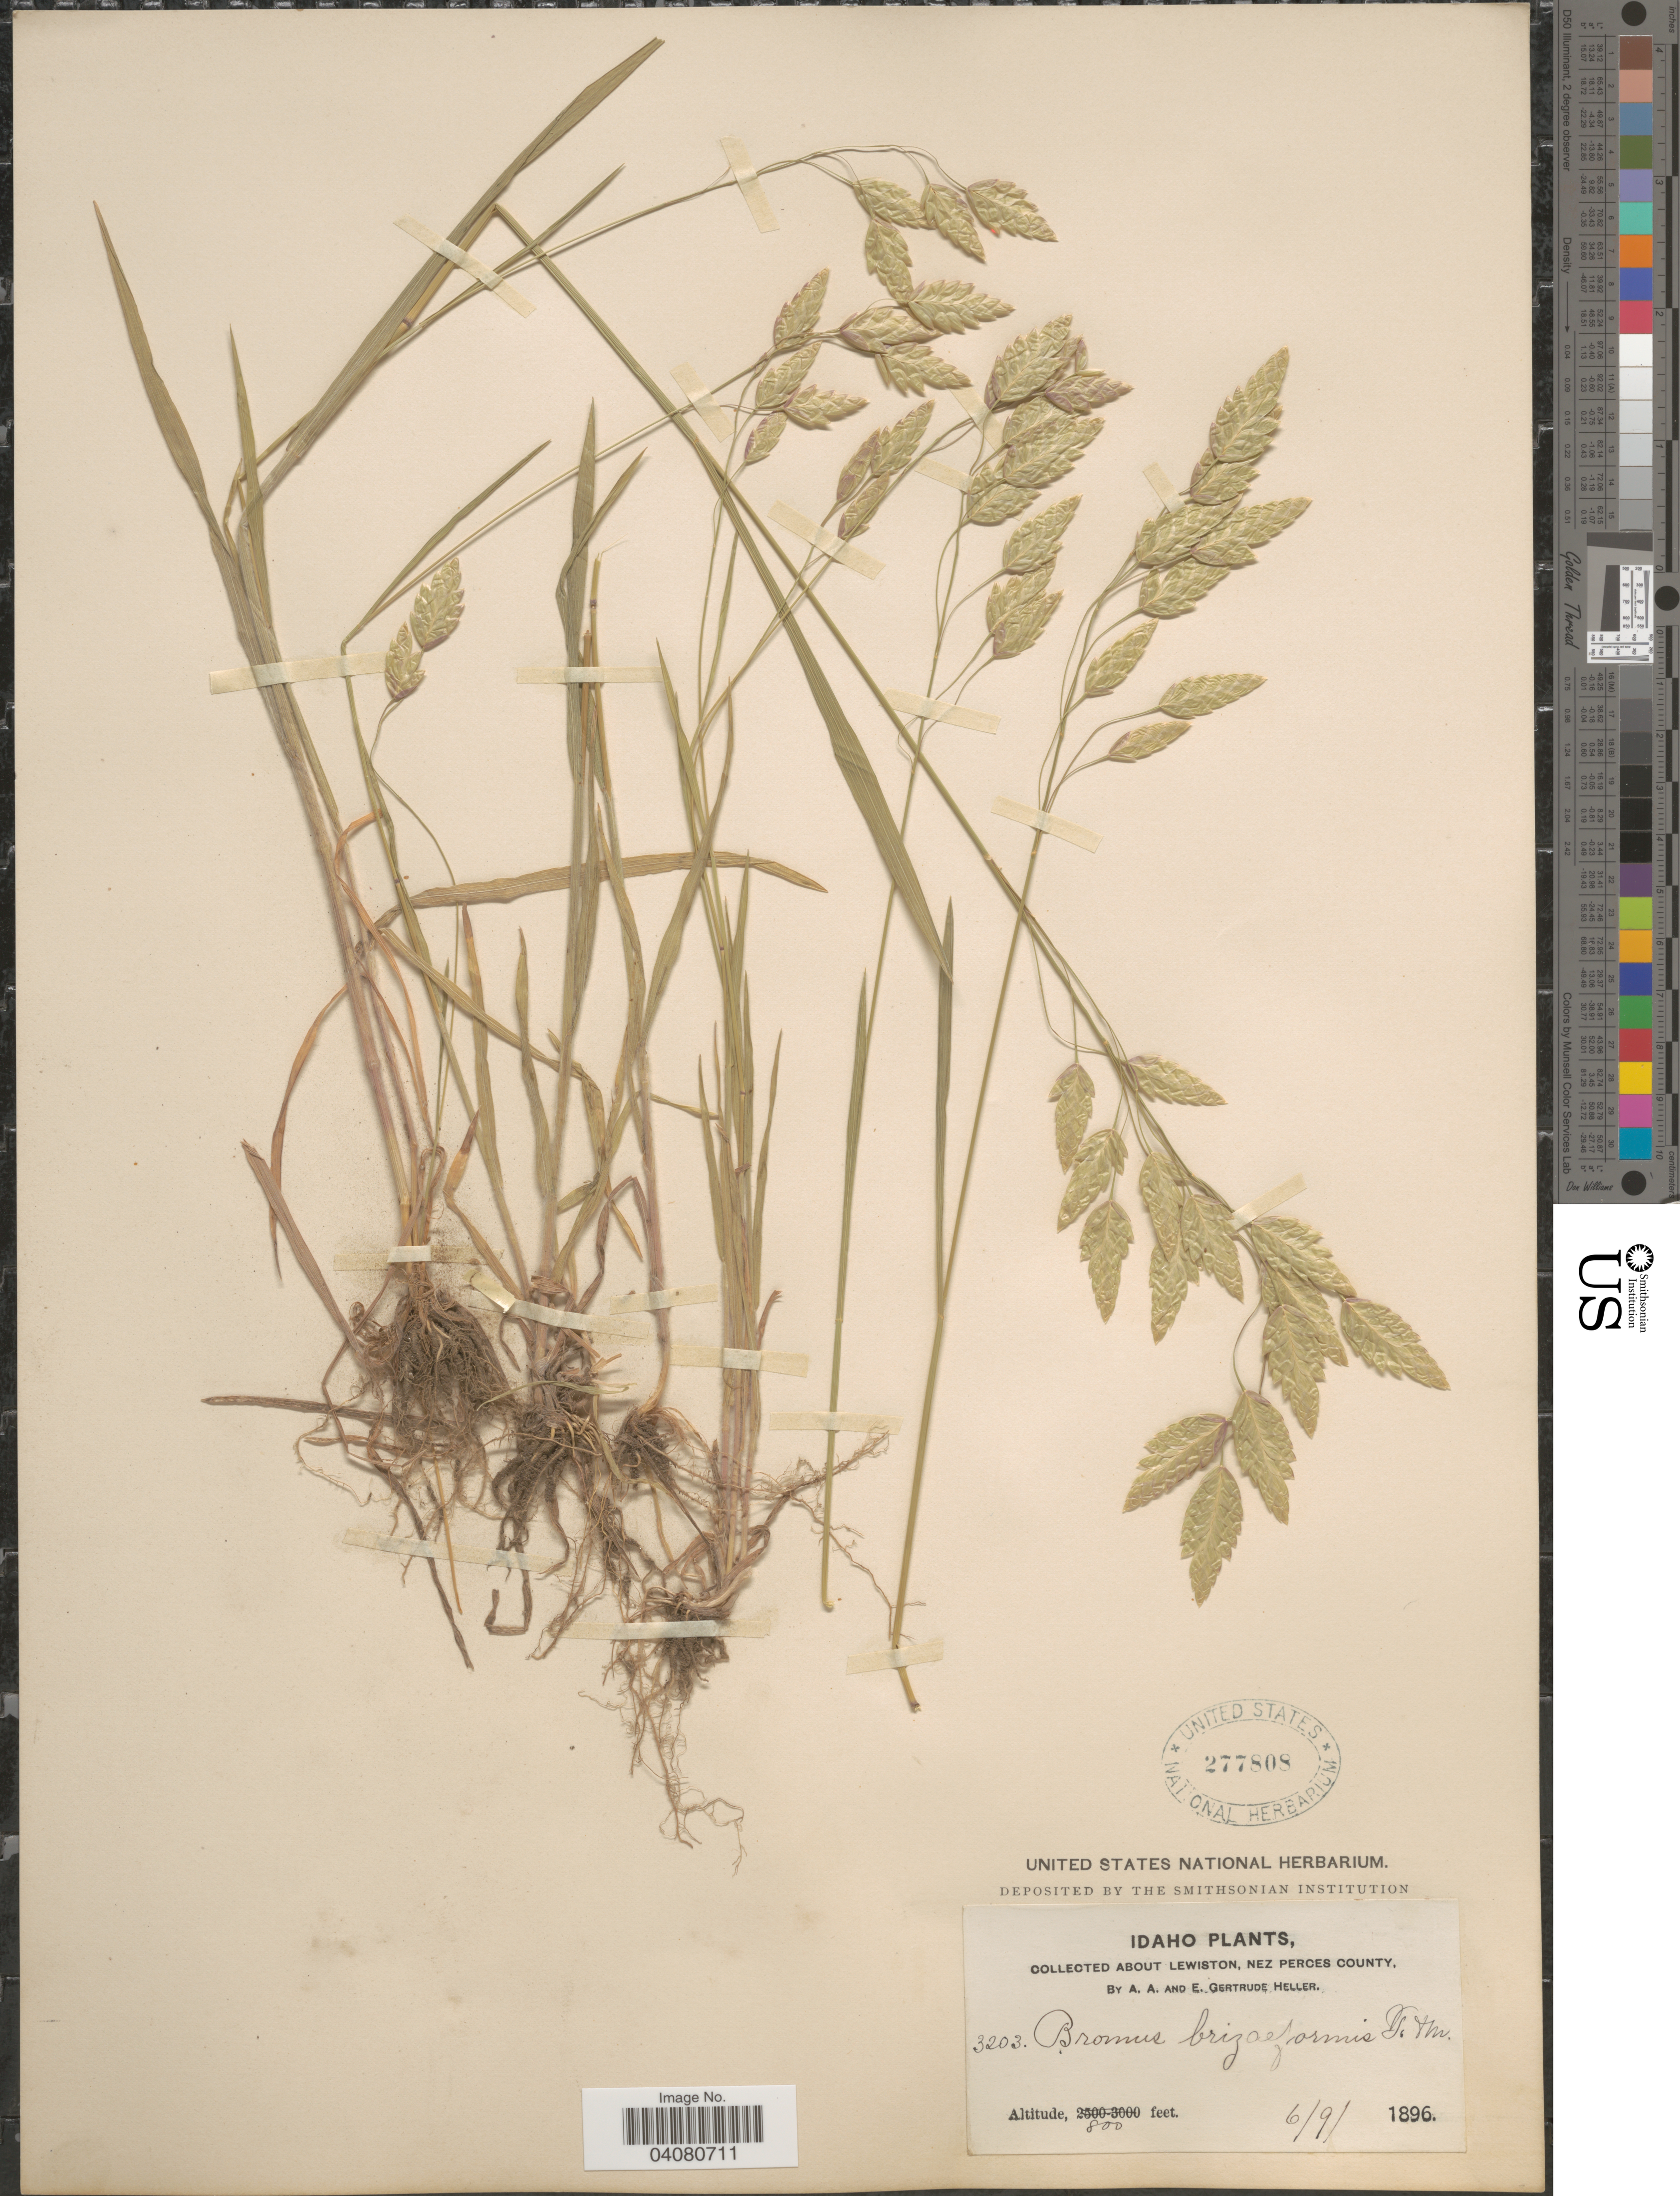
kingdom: Plantae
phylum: Tracheophyta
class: Liliopsida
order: Poales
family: Poaceae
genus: Bromus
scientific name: Bromus briziformis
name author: Fisch. & C.A. Mey.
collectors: A. A. Heller & E. G. Heller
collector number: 3203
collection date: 1896-06-09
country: United States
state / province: Idaho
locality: About Lewiston, Nez Perces County.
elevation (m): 244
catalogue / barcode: US 277808